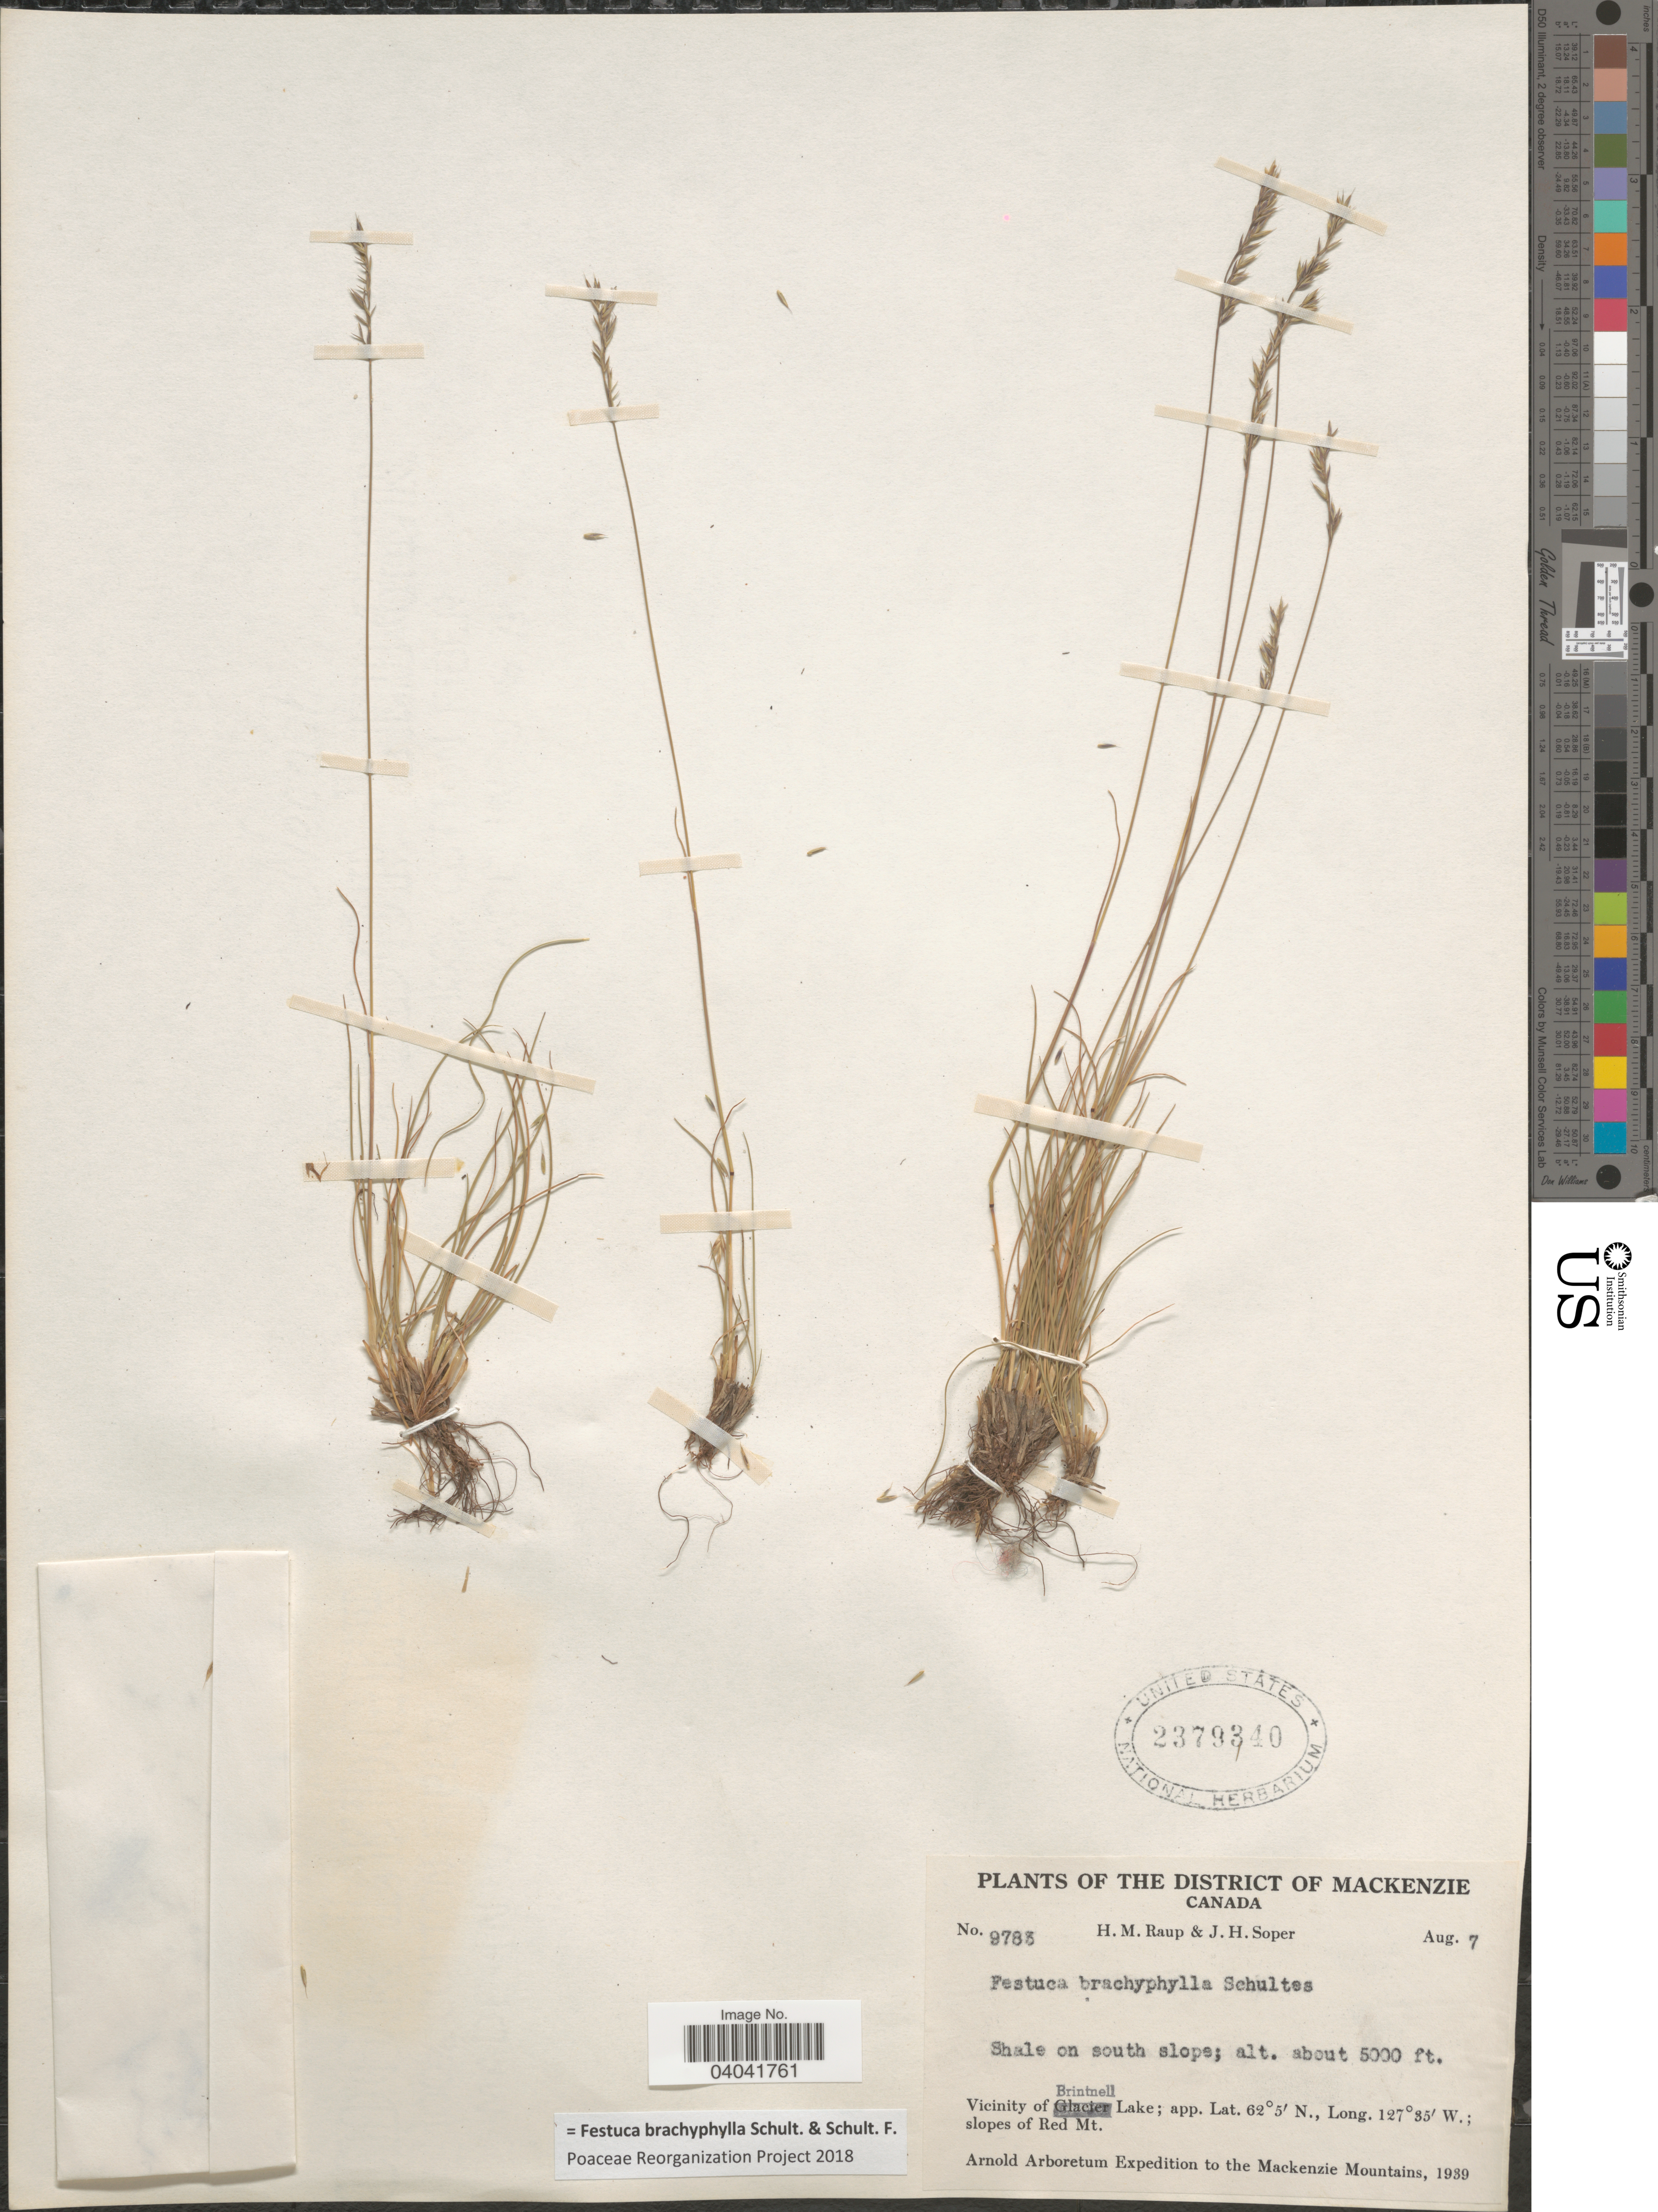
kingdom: Plantae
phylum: Tracheophyta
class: Liliopsida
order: Poales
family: Poaceae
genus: Festuca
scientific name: Festuca brachyphylla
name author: Schult. & Schult. f.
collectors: H. Raup & J. H. Soper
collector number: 9783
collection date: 1939-08-07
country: Canada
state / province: Alberta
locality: The District of Mackenzie. Shale on south slope. Vicinity of Brintnell Lake; slopes of Red Mt. To the Mackenzie Mountains.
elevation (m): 1524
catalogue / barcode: US 2379340